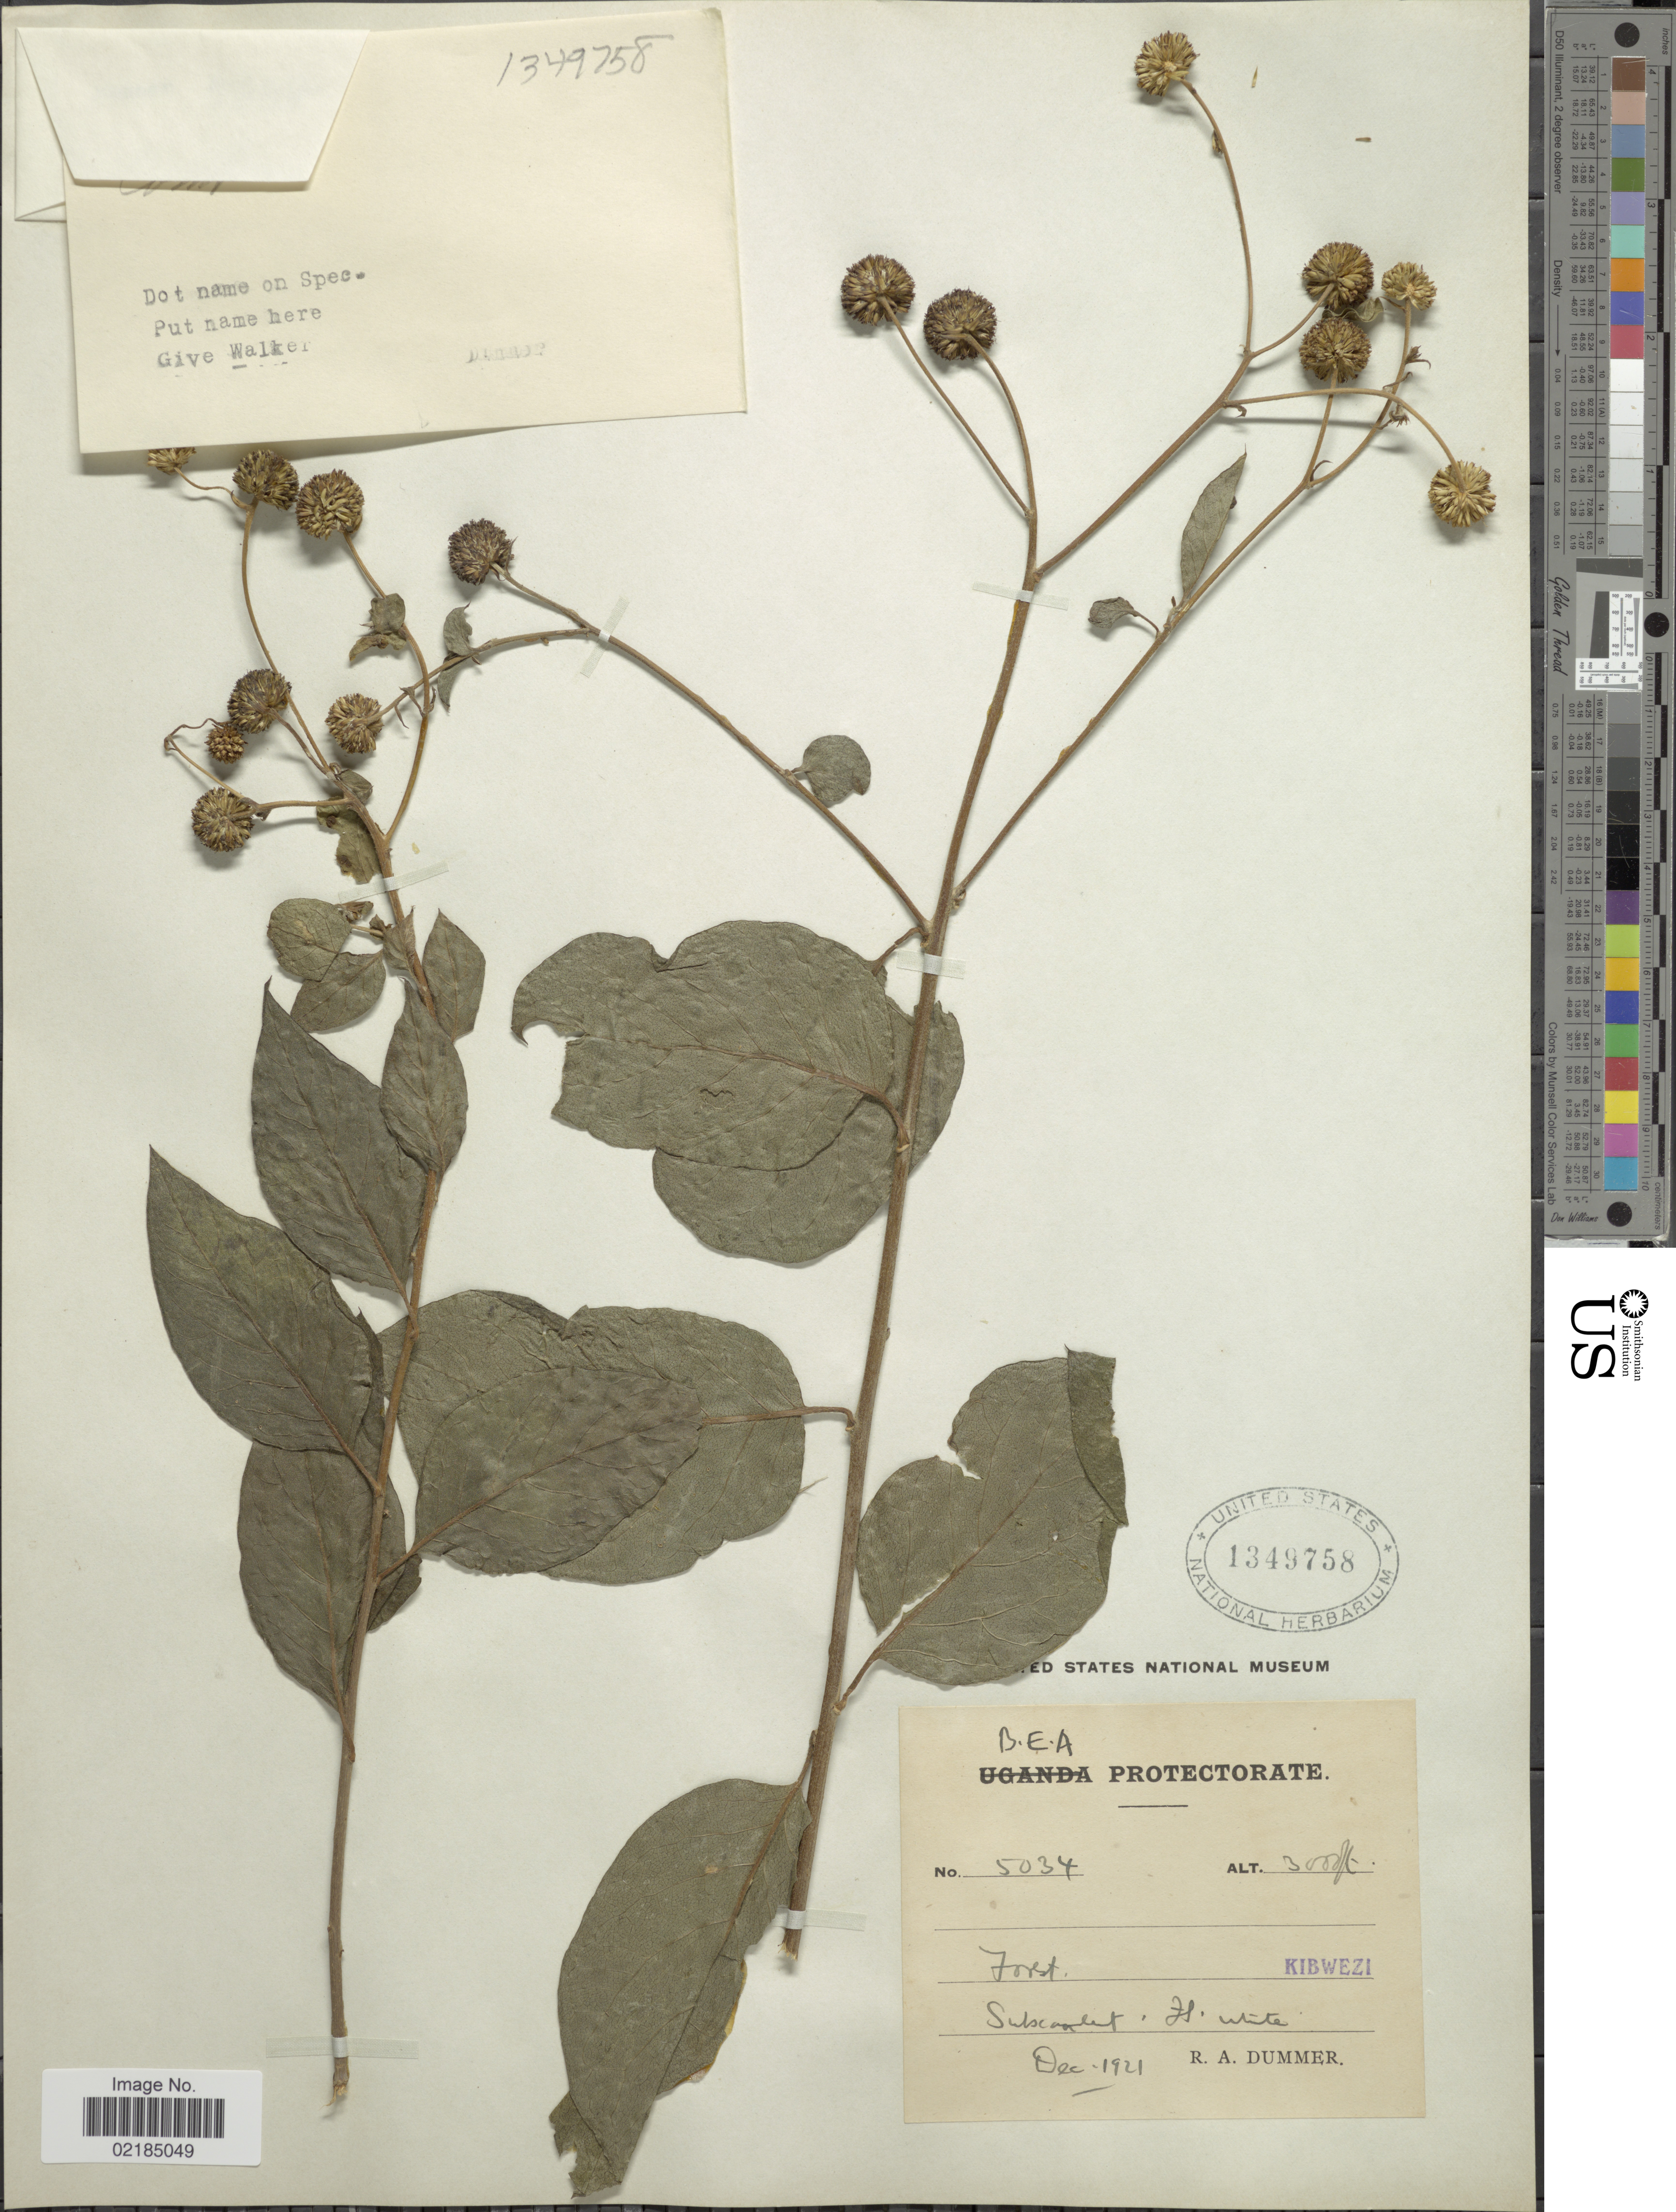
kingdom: Plantae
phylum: Tracheophyta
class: Magnoliopsida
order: Asterales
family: Asteraceae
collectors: R. Dümmer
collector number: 5034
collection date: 1921-12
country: Kenya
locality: B.E.A. Protectorate. Forest. Kibwezi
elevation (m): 914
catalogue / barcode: US 1349758